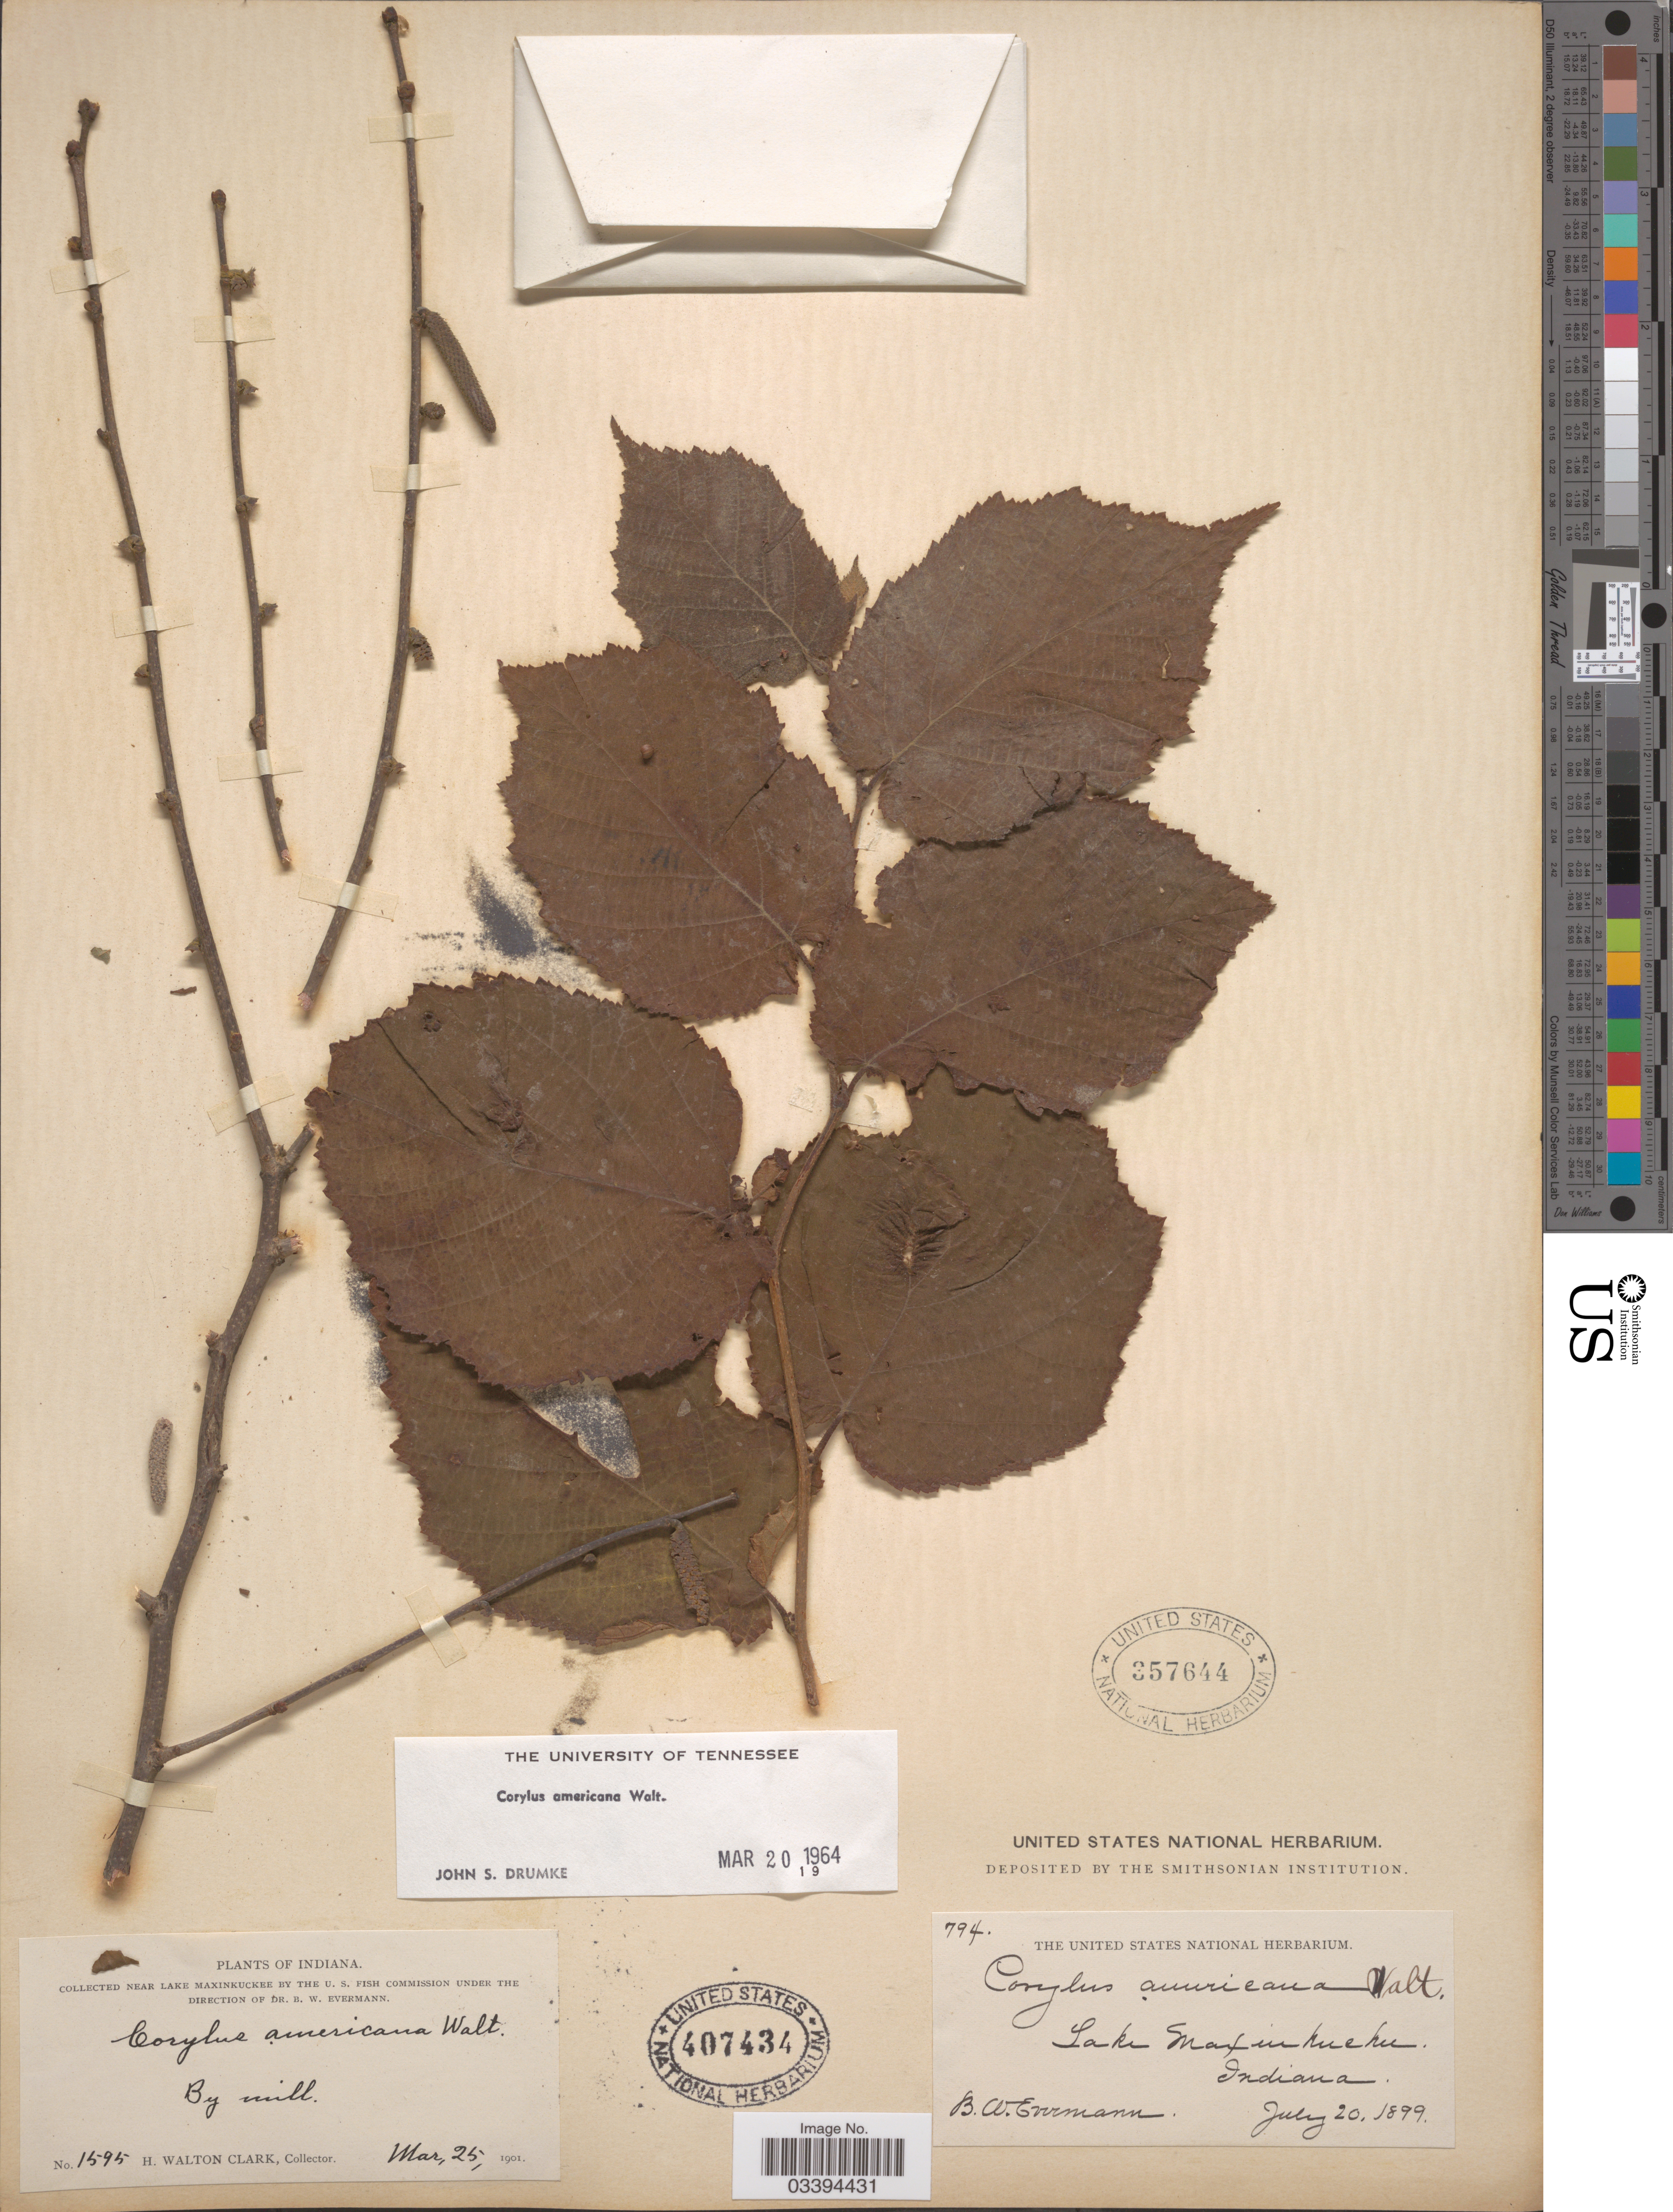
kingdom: Plantae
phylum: Tracheophyta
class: Magnoliopsida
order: Fagales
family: Betulaceae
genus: Corylus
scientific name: Corylus americana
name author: Walter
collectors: H. W. Clark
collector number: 1595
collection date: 1901-03-25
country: United States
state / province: Indiana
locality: Lake Maxinkuckee.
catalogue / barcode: US 407434